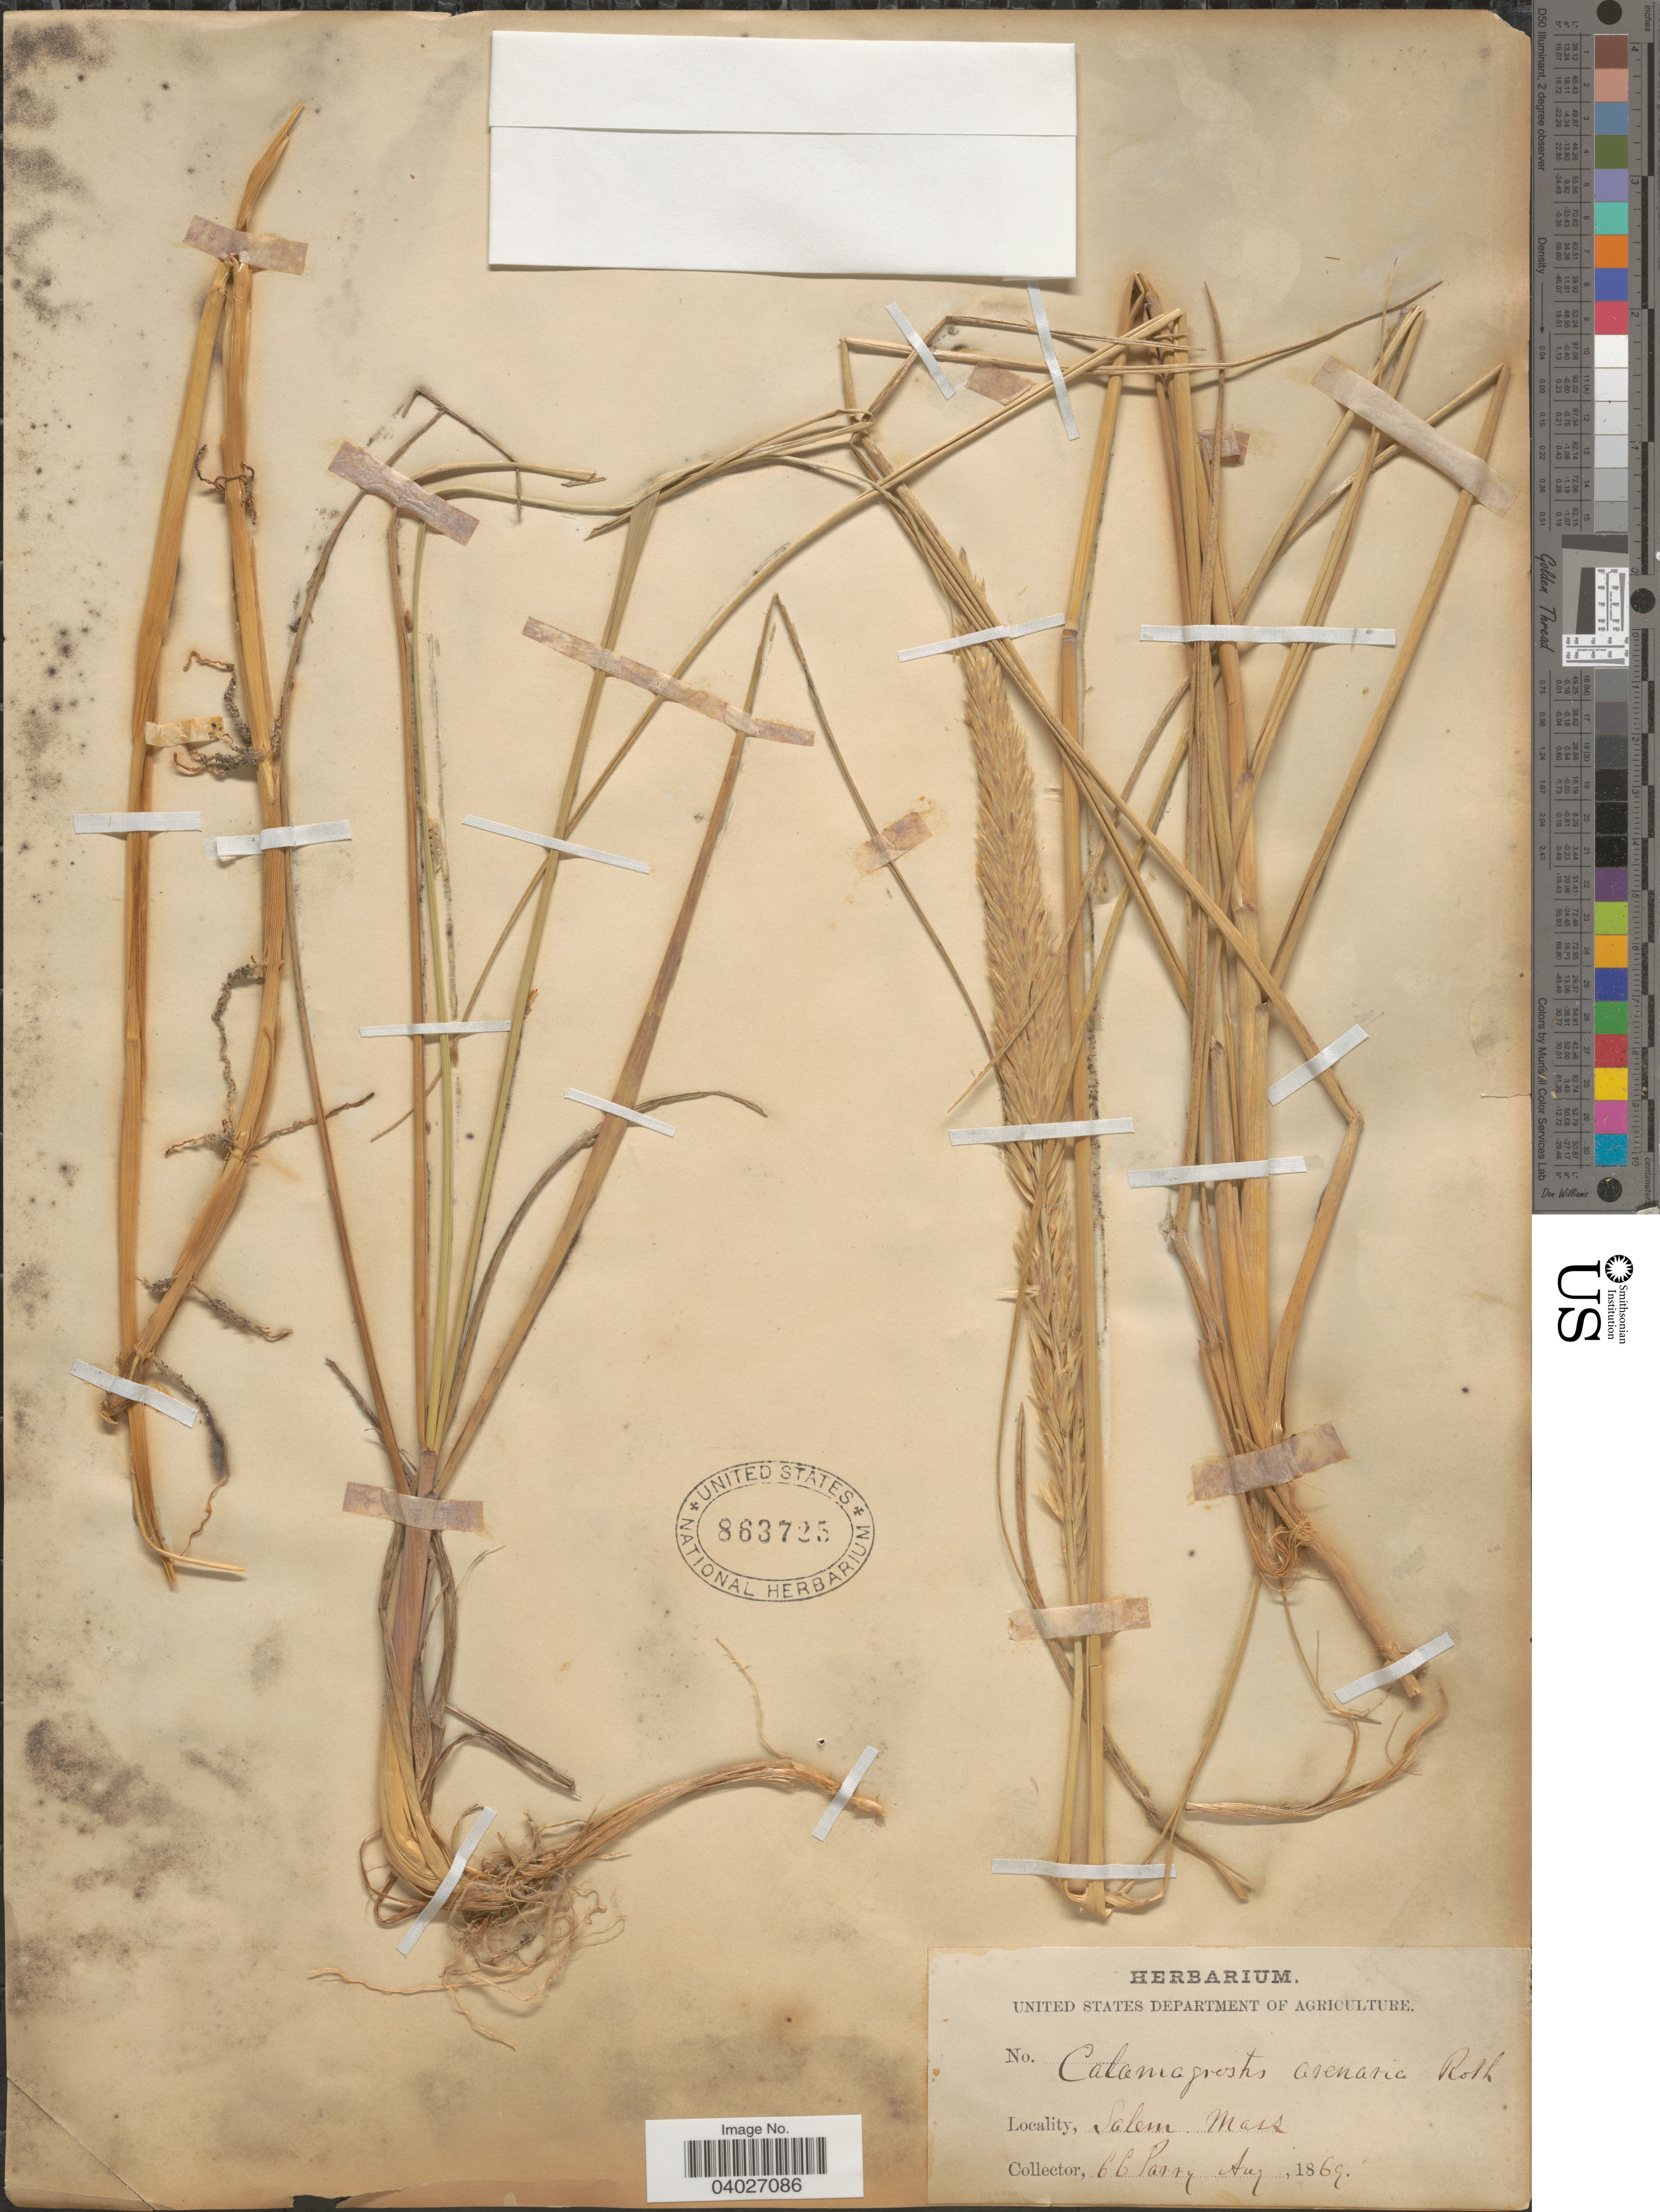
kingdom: Plantae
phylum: Tracheophyta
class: Liliopsida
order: Poales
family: Poaceae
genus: Calamagrostis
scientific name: Calamagrostis arenaria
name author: (L.) Roth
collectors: C. C. Parry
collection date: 1869-08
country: United States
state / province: Massachusetts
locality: Salem.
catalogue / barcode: US 863725